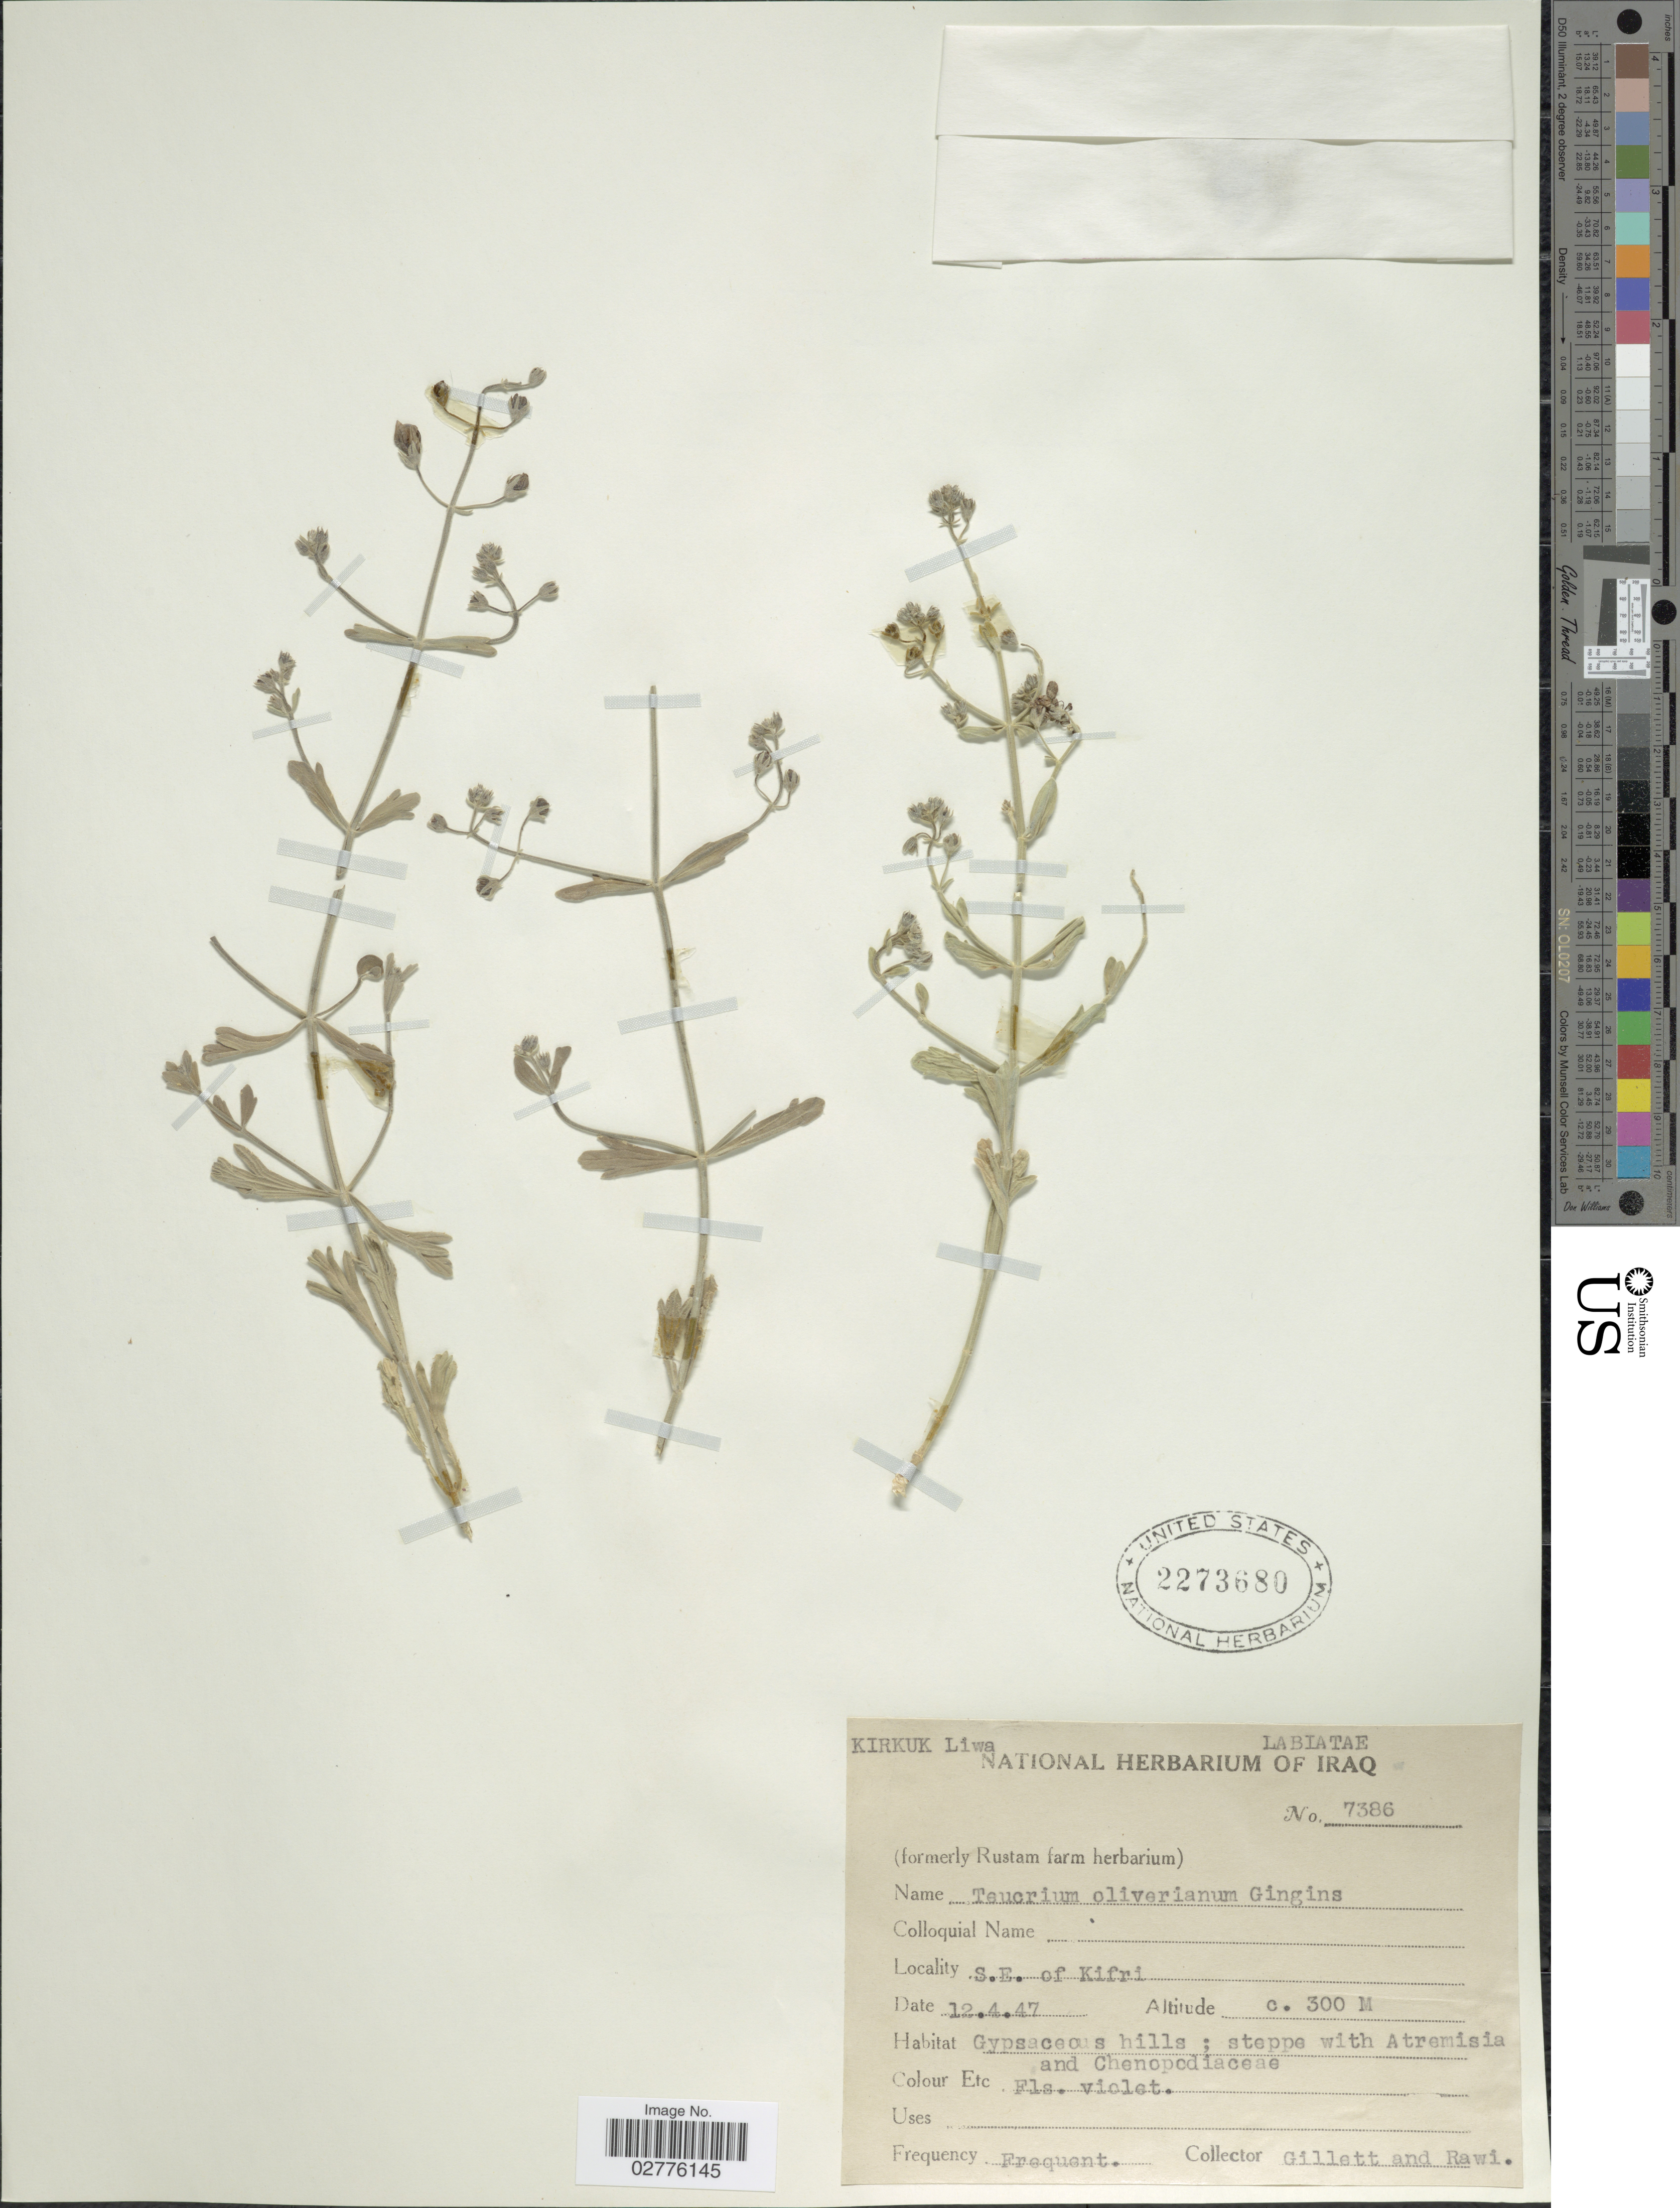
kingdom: Plantae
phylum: Tracheophyta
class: Magnoliopsida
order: Lamiales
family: Lamiaceae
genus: Teucrium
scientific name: Teucrium oliverianum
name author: Ging. ex Benth.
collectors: Gillett, -- & -. Rawi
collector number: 7386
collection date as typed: Transcribed d/m/y: 12/4/47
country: Iraq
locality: S.E. of Kifri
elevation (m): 300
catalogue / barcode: US 2273680